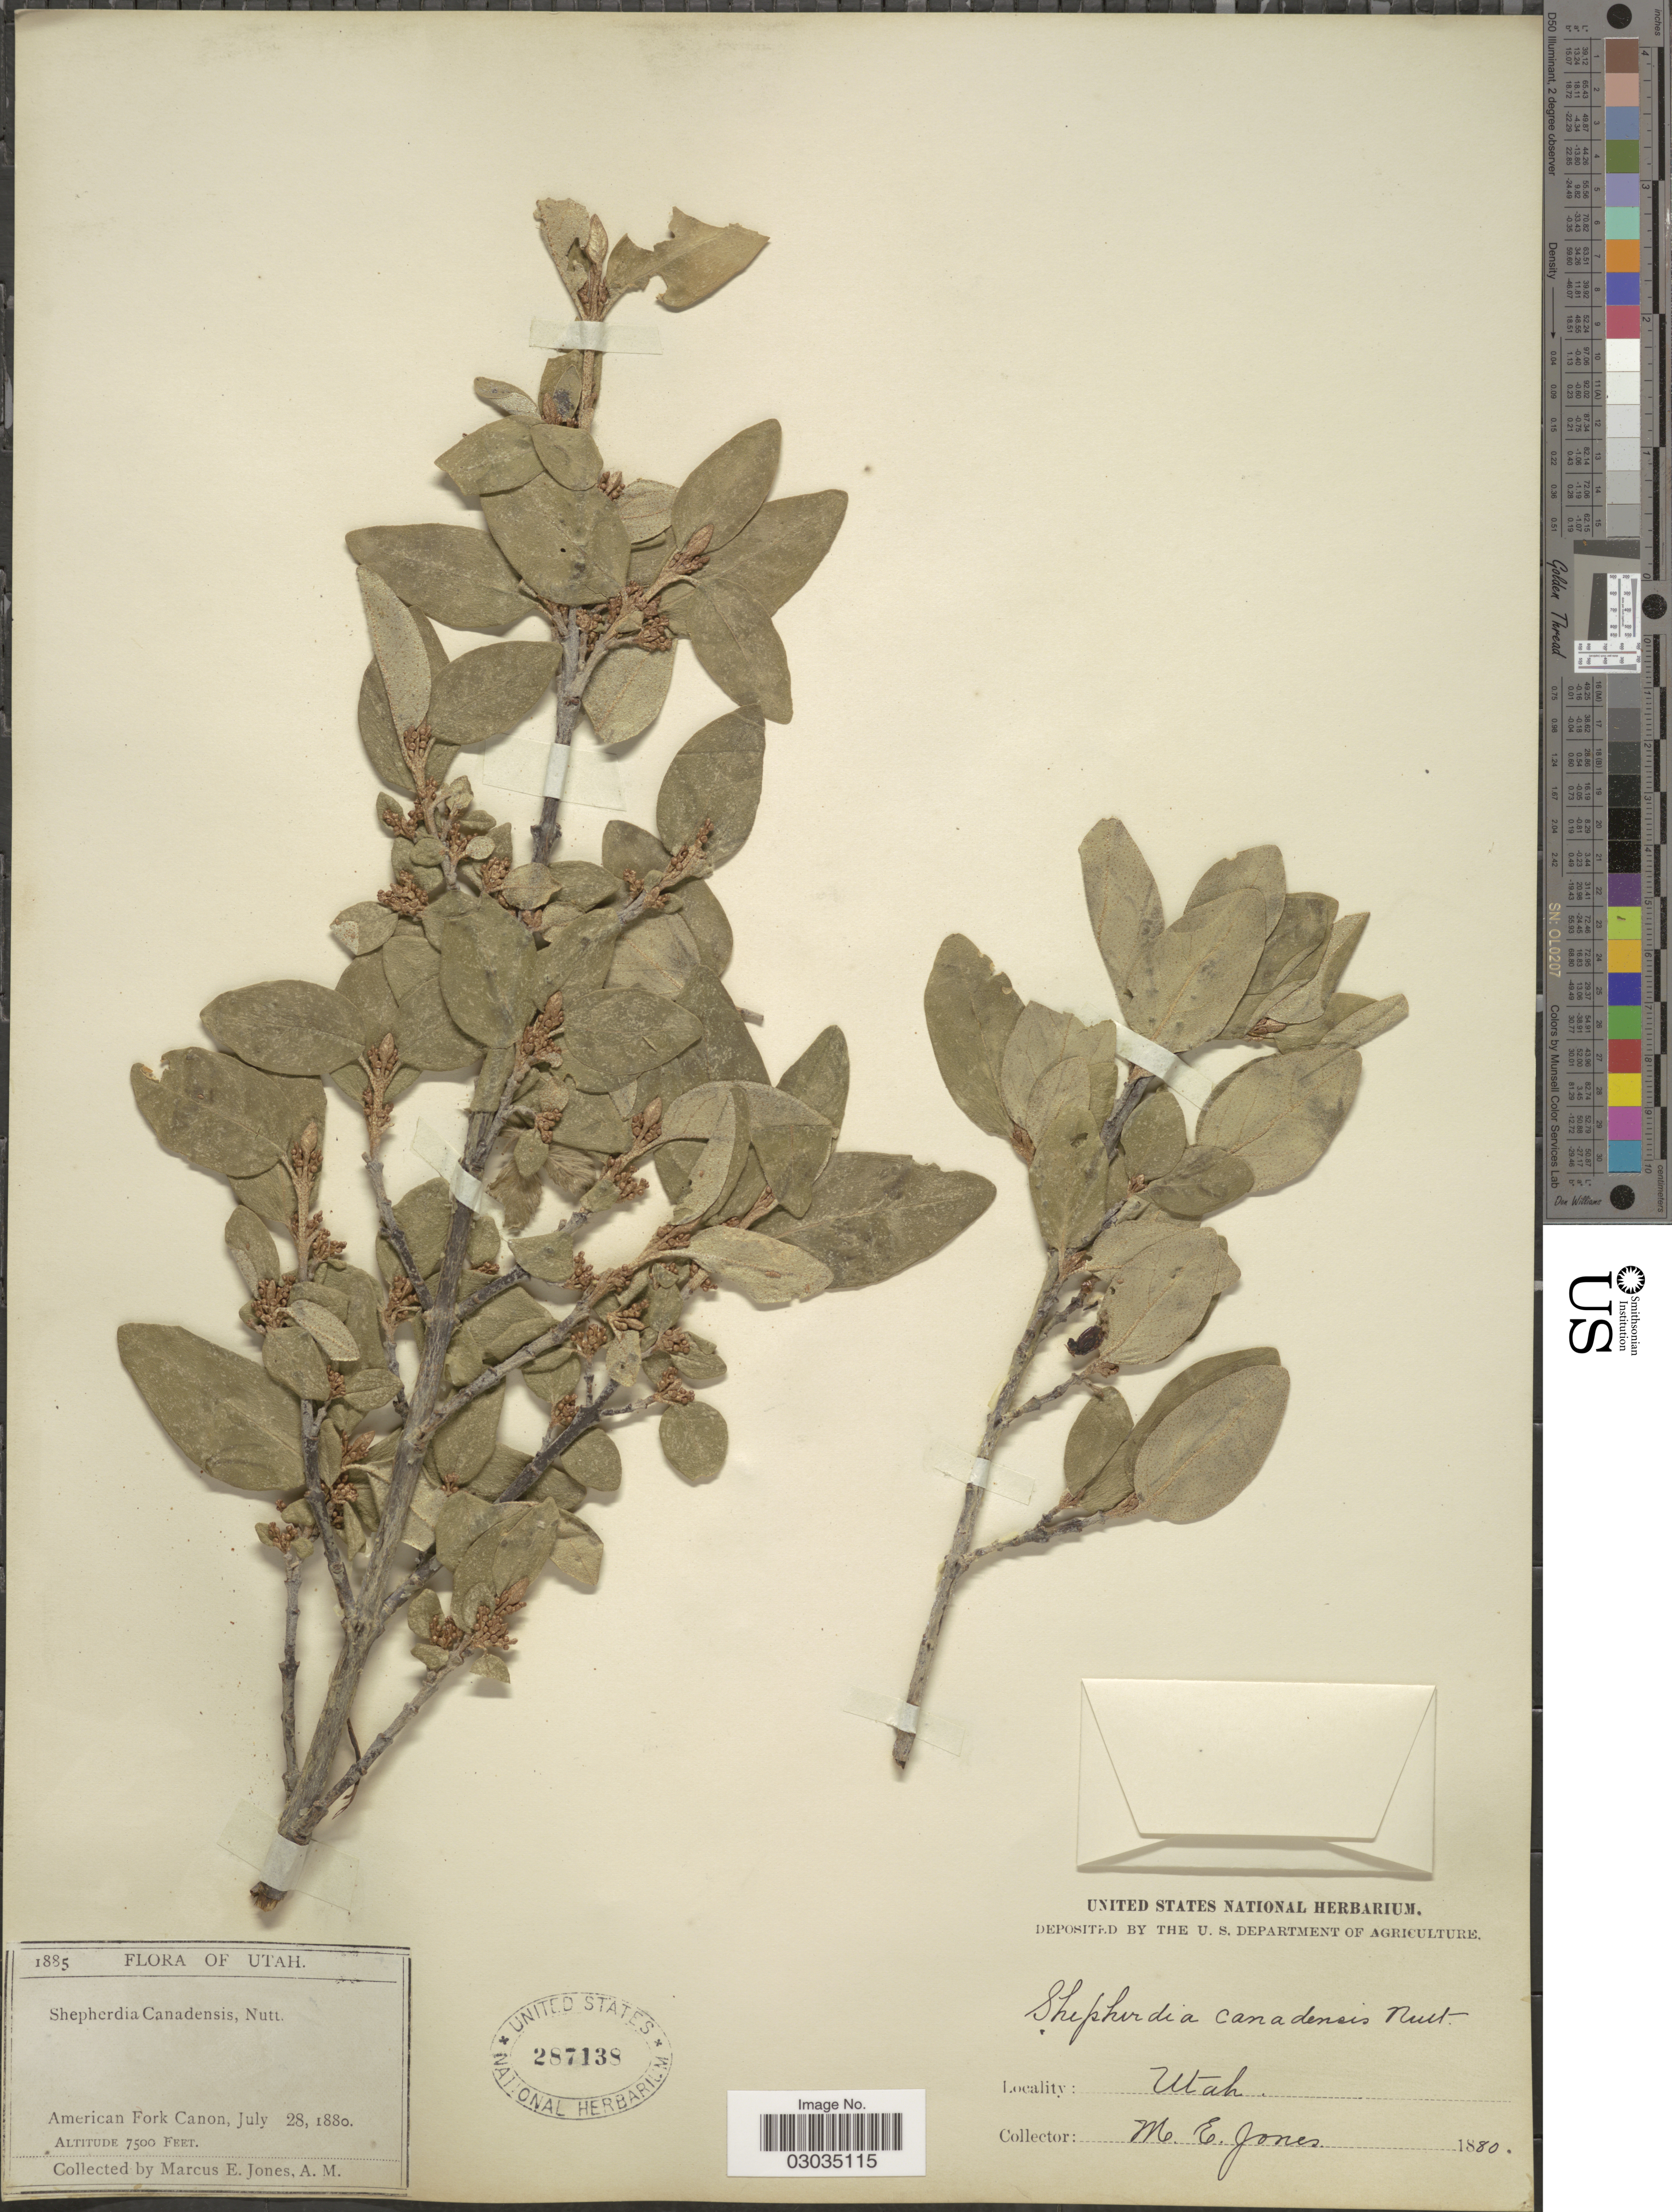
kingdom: Plantae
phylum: Tracheophyta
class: Magnoliopsida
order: Rosales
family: Elaeagnaceae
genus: Shepherdia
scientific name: Shepherdia canadensis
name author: (L.) Nutt.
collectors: M. E. Jones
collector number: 1885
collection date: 1880-07-28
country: United States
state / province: Utah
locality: American Fork Canon.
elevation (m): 2286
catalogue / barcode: US 287138